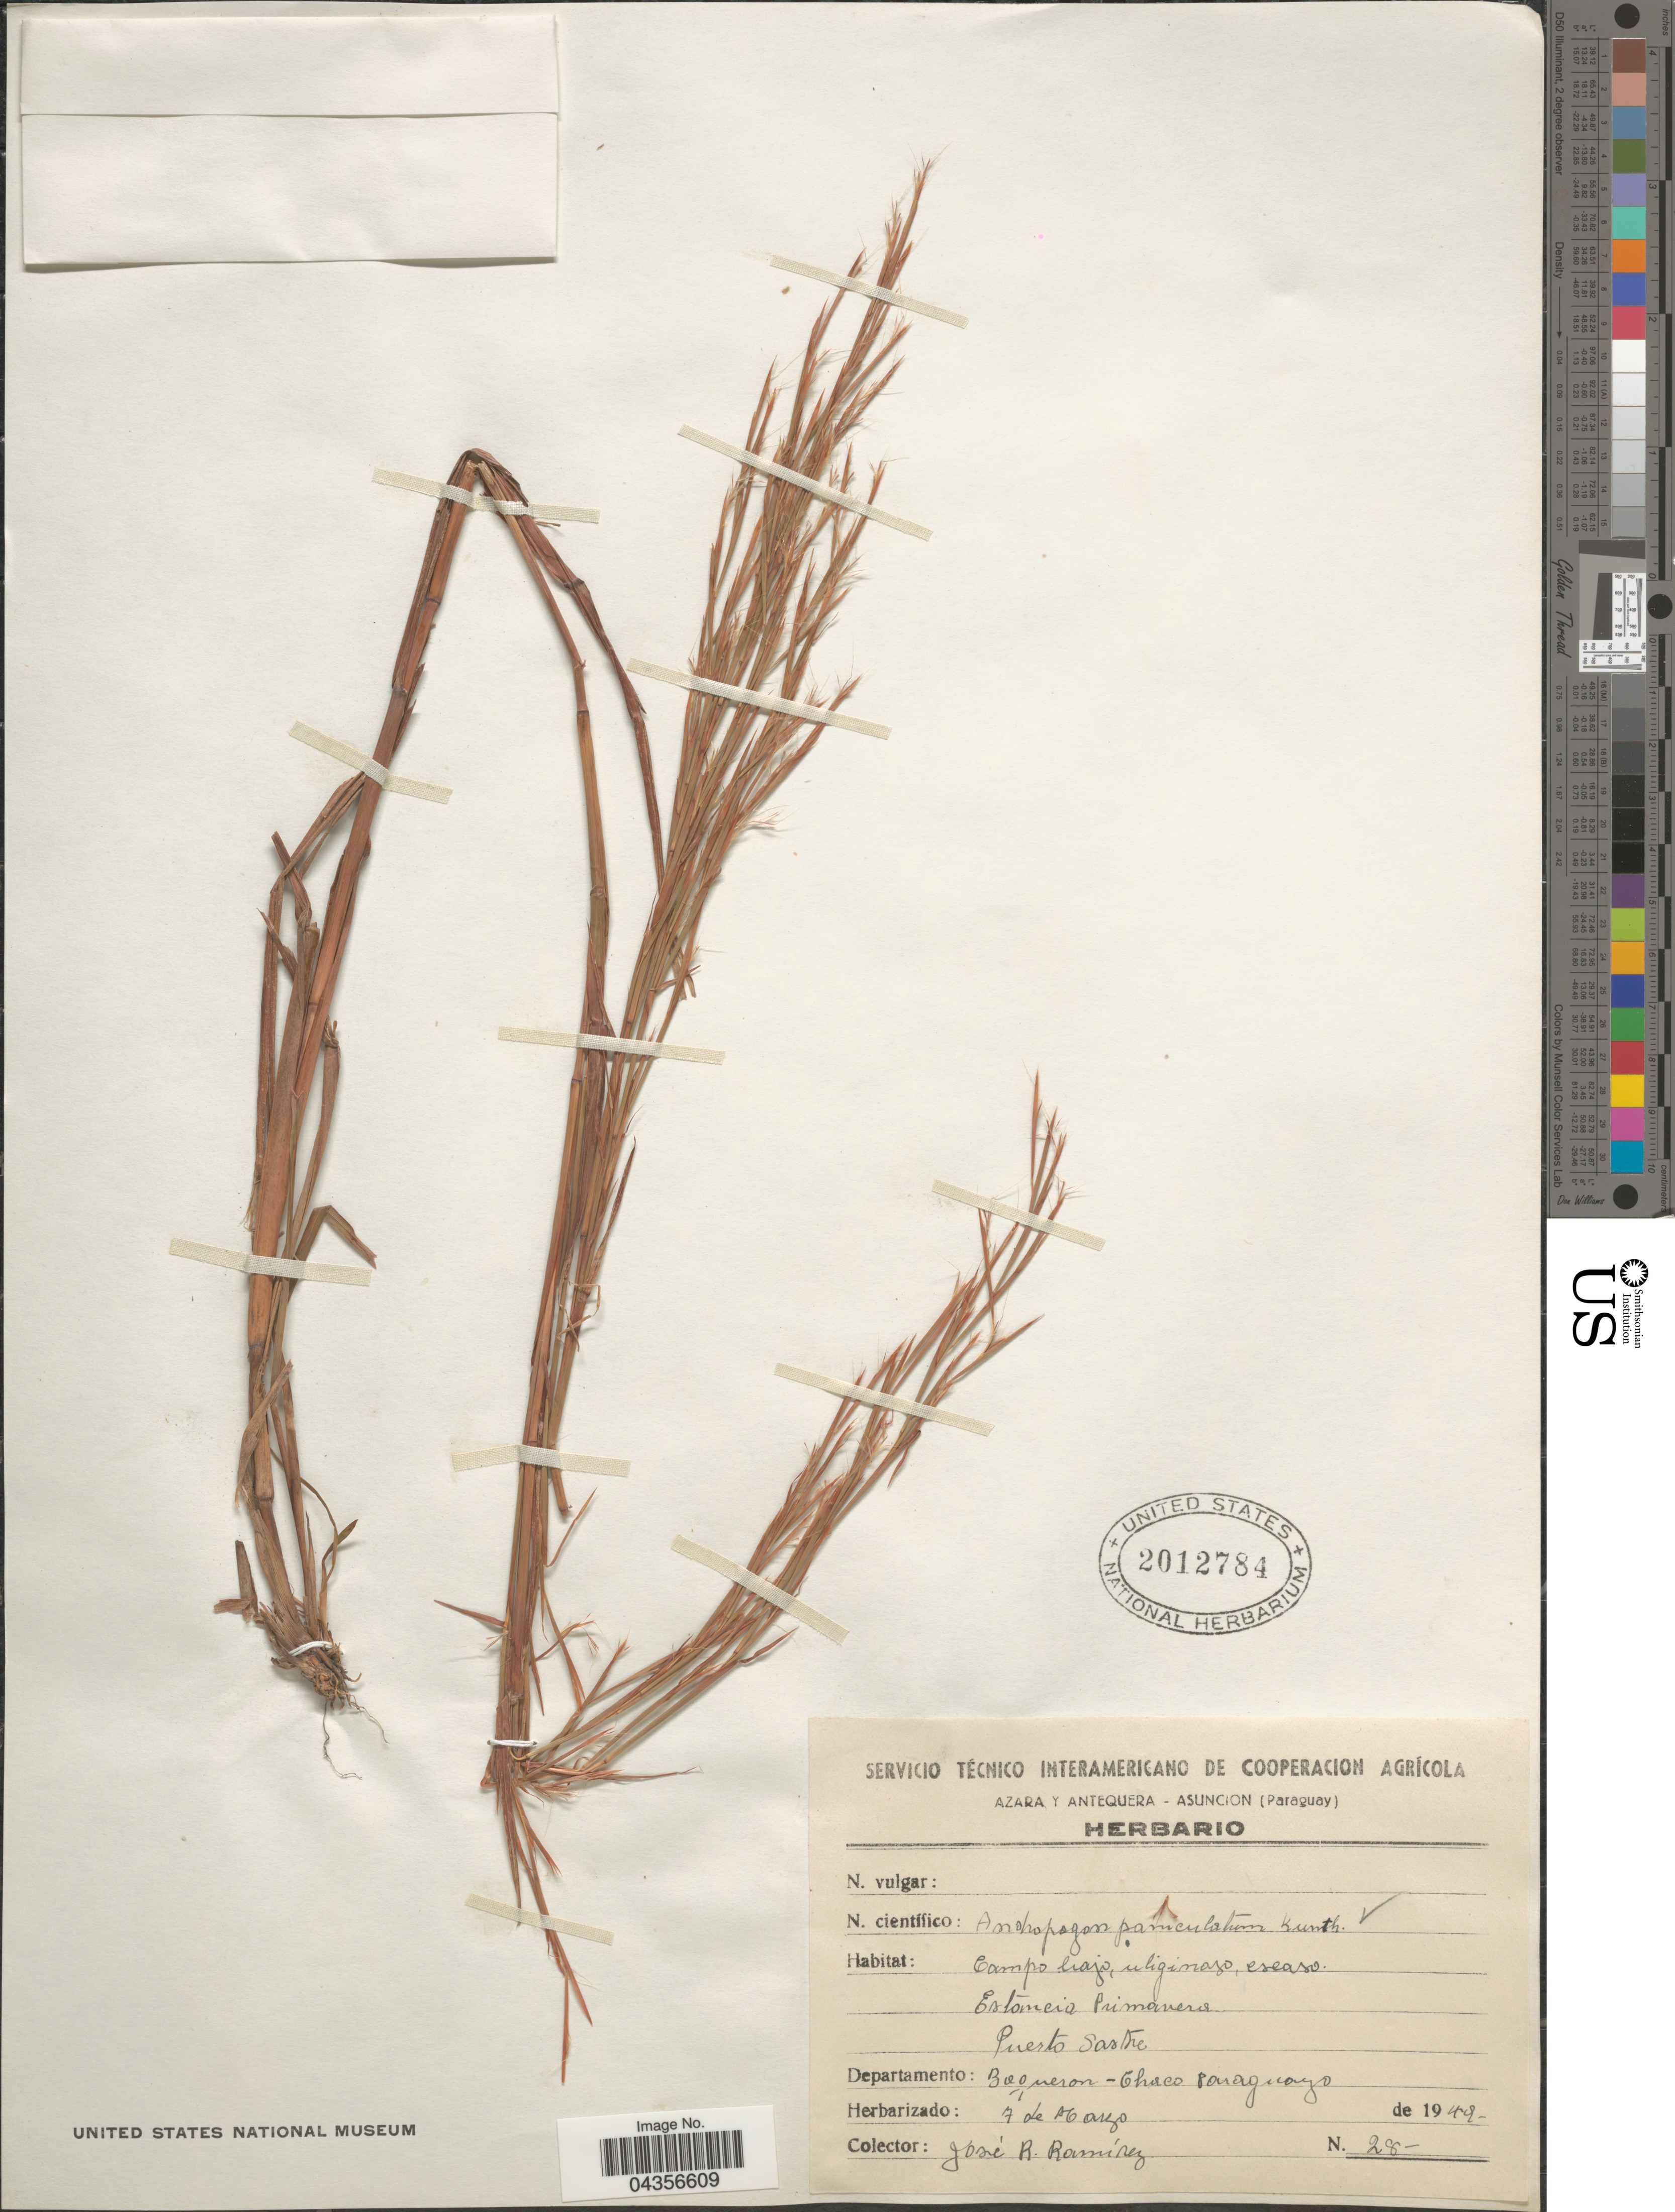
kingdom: Plantae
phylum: Tracheophyta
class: Liliopsida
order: Poales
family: Poaceae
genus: Schizachyrium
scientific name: Schizachyrium microstachyum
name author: (Desv. ex Ham.) Roseng. et al.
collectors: J. Ramírez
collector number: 28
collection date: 1949-03-07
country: Paraguay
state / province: Boqueron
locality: Estancia Primavera. Puerto Sastre. Departamento: Boqueron - Chaco Paraguayo.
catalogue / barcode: US 2012784